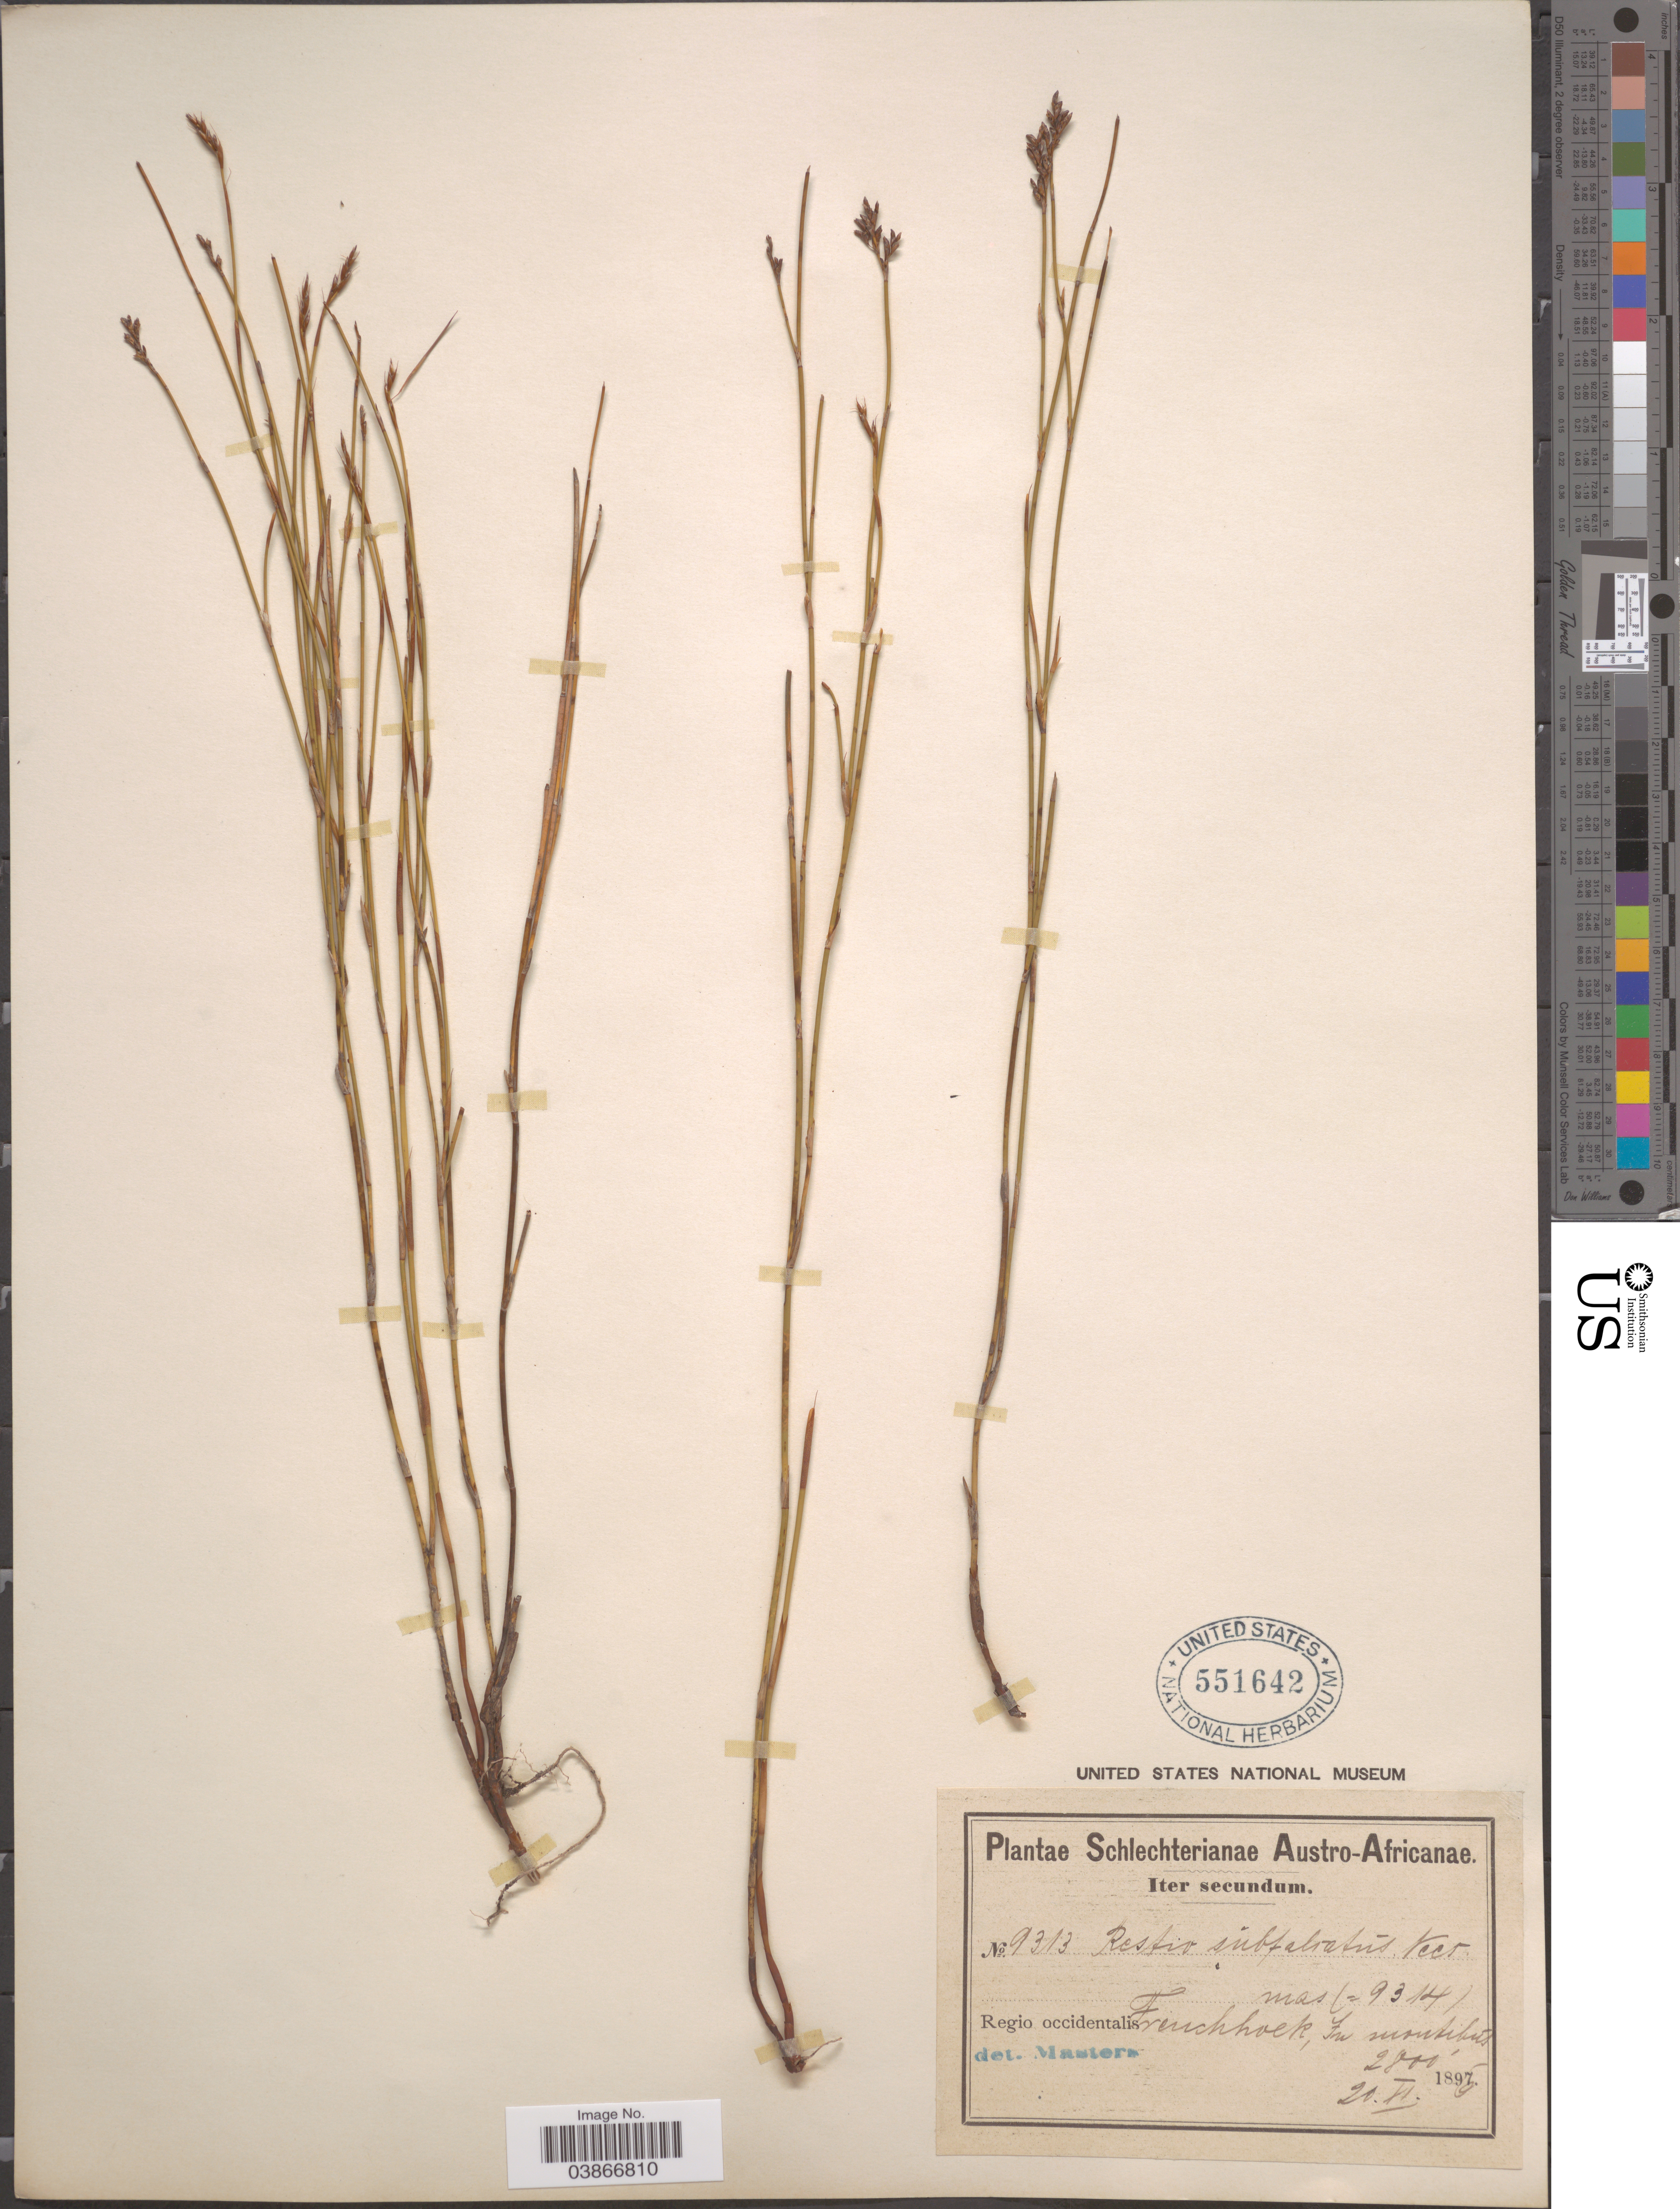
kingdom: Plantae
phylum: Tracheophyta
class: Liliopsida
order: Poales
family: Restionaceae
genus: Restio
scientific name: Restio subfalcatus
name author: Nees ex Mast.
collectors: Schlechter, --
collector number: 9313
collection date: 1896-11-20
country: South Africa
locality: Austro-Africanæ. Regio occidentalis Frenchhoek, In montibus.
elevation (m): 853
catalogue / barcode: US 551642